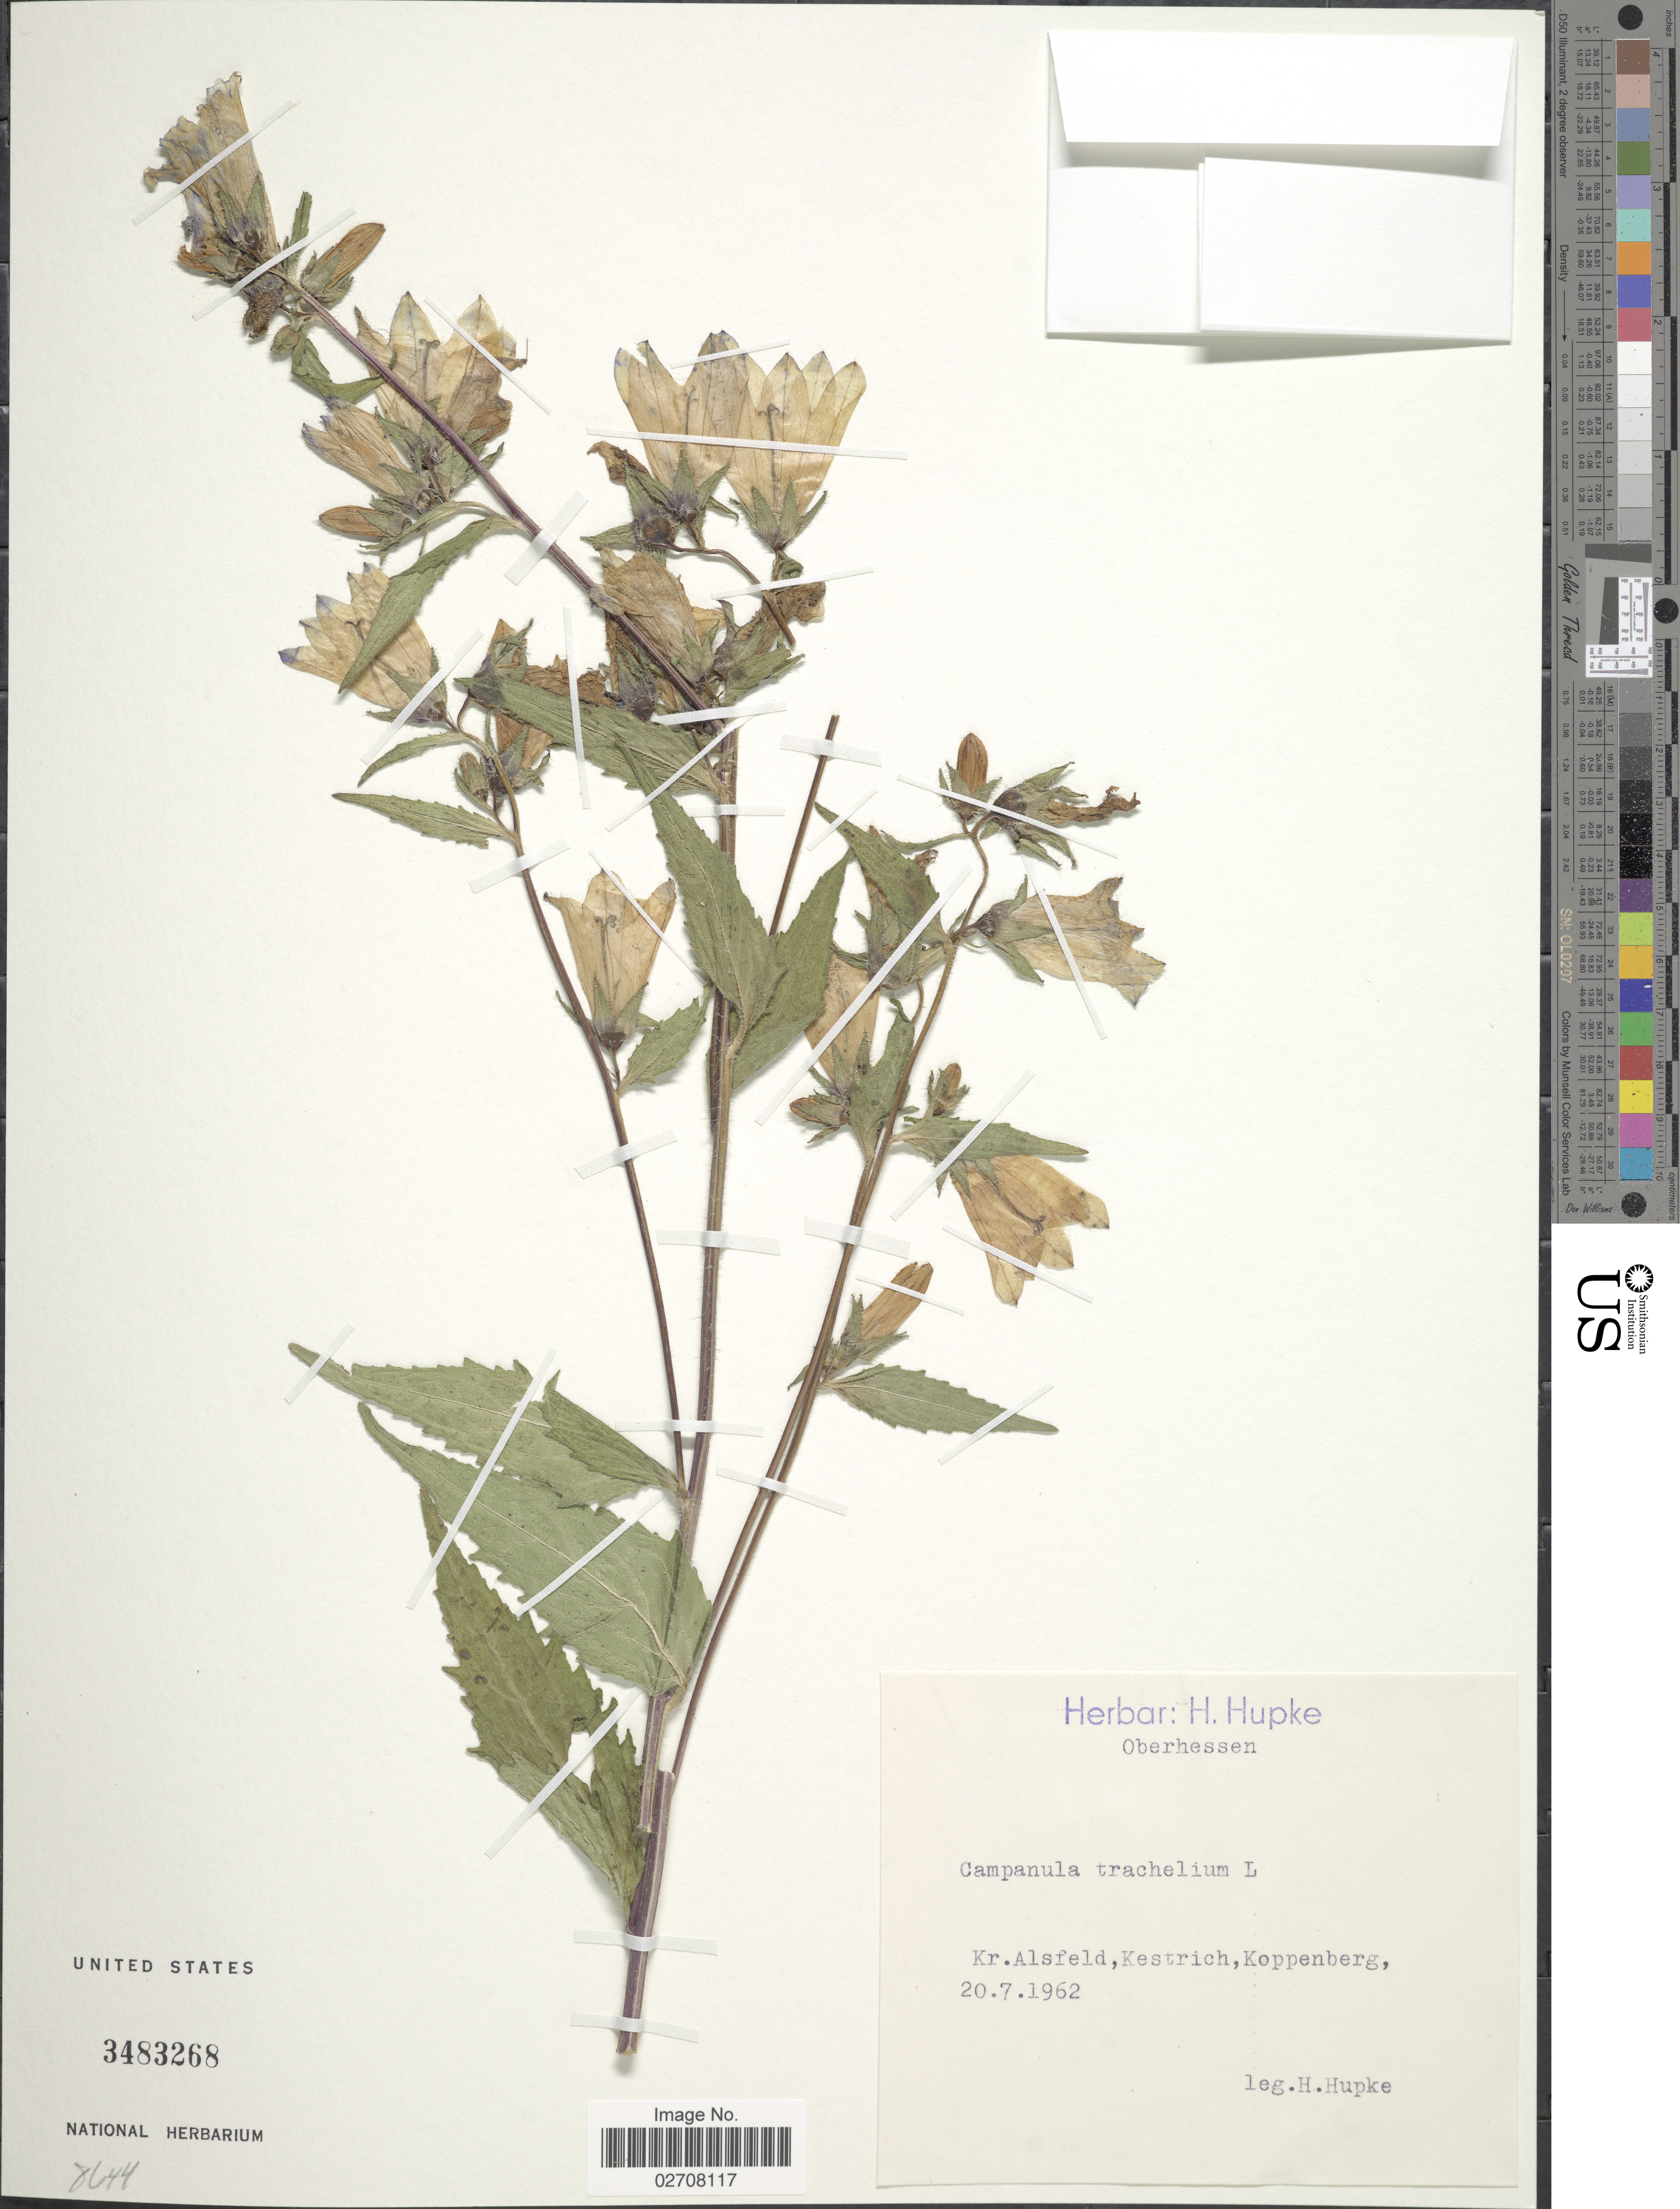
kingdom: Plantae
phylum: Tracheophyta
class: Magnoliopsida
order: Asterales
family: Campanulaceae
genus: Campanula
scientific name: Campanula trachelium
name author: L.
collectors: H. Hupke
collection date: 1962-07-20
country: Germany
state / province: Bayern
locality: Kr. Alsfeld, Kestrich, Koppenberg.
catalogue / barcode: US 3483268